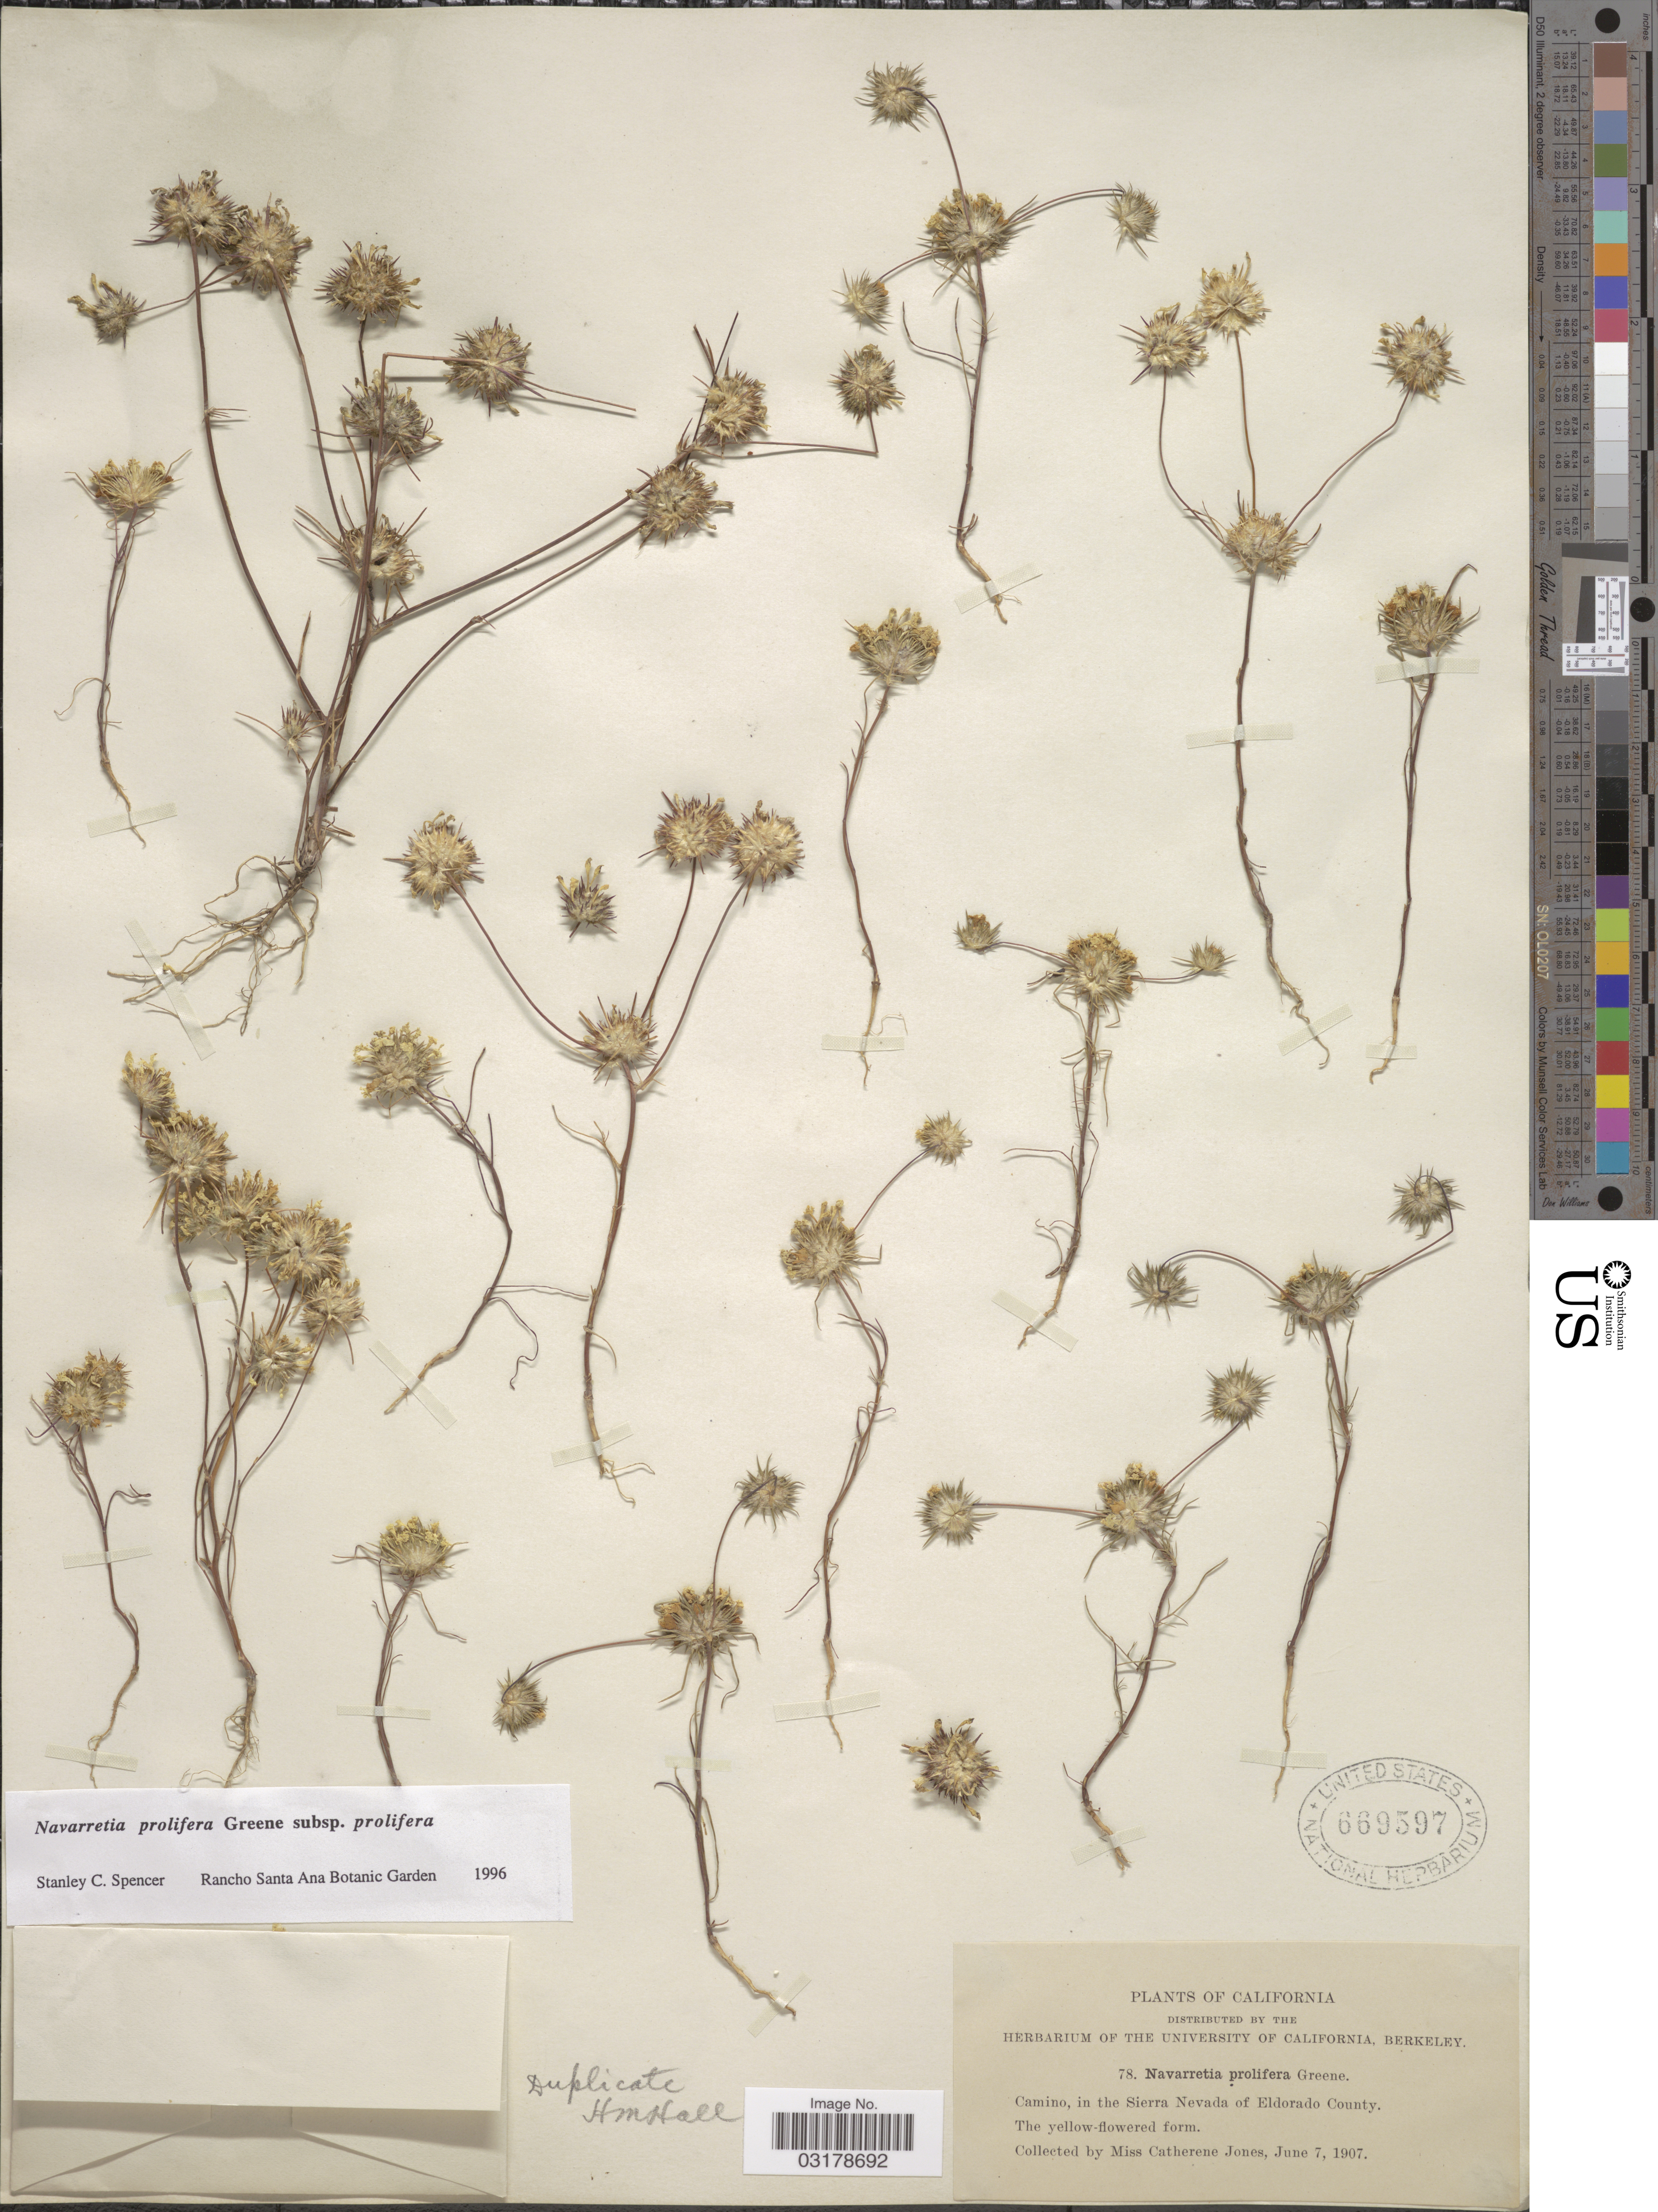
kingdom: Plantae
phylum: Tracheophyta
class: Magnoliopsida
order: Ericales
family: Polemoniaceae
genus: Navarretia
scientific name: Navarretia prolifera subsp. prolifera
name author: Greene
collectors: Carleen Jones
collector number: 78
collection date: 1907-06-07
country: United States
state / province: California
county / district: El Dorado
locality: Camino, in the Sierra Nevada of Eldorado County.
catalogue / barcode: US 669597